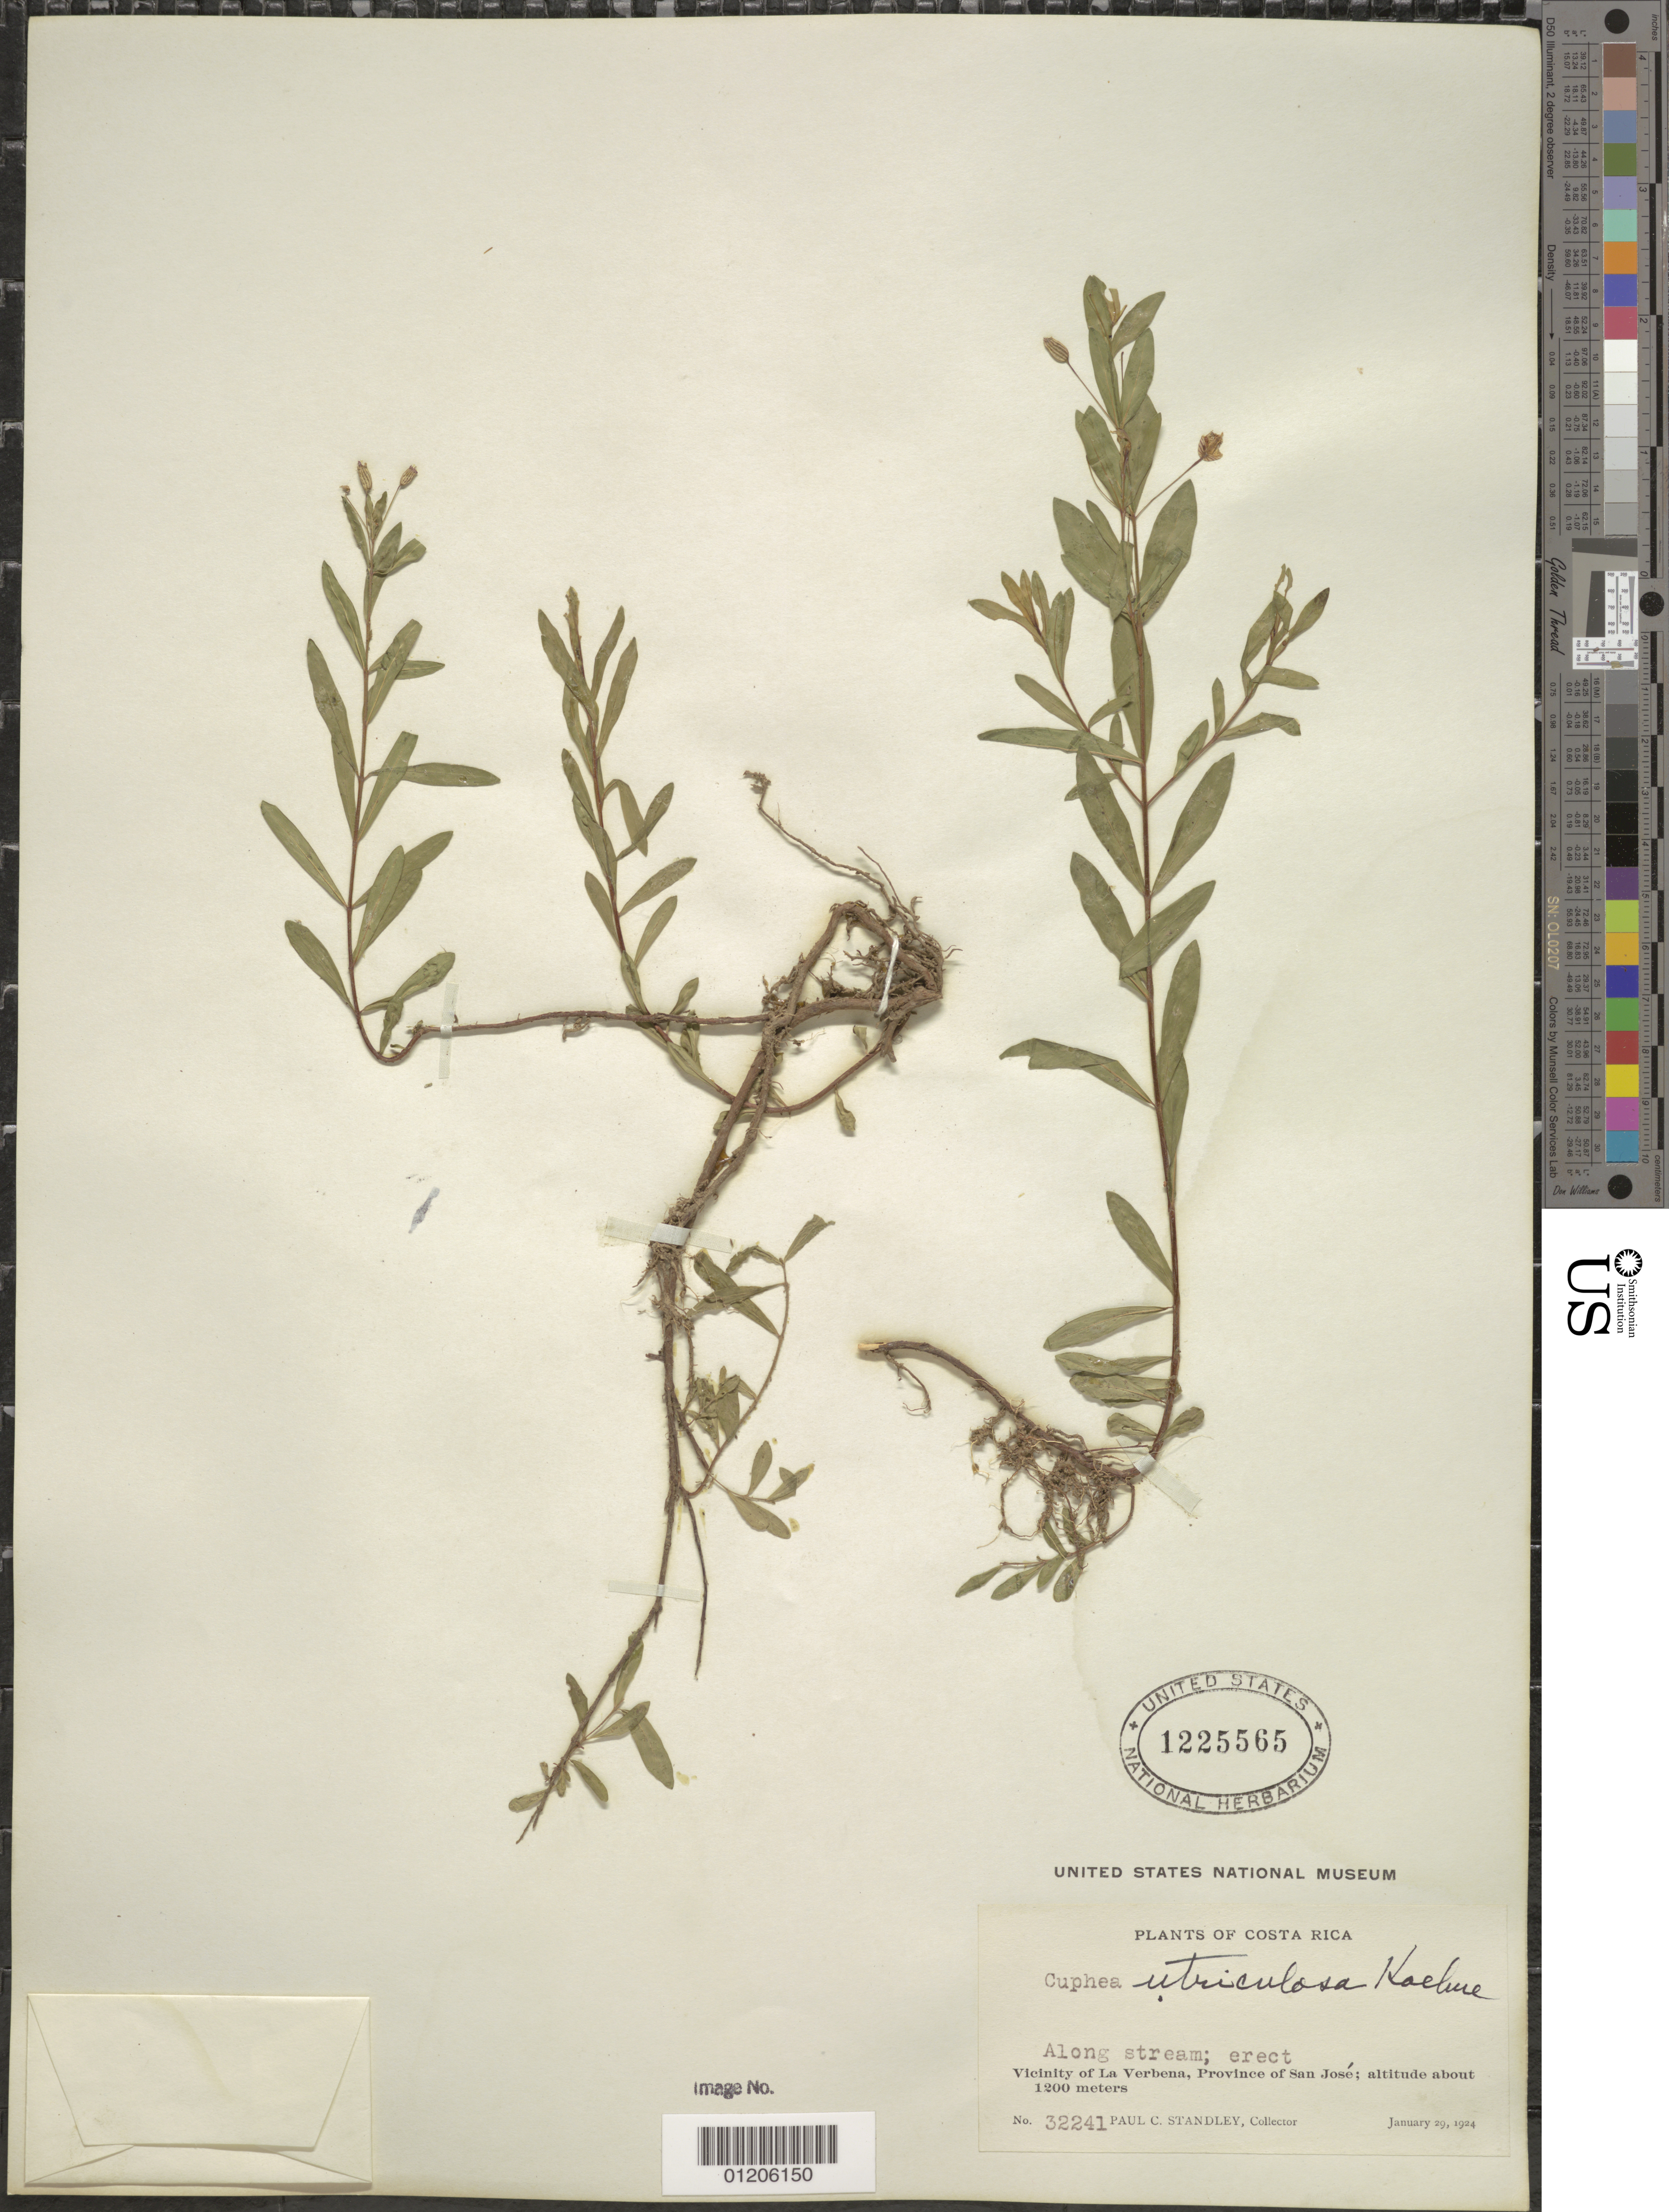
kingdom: Plantae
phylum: Tracheophyta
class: Magnoliopsida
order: Myrtales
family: Lythraceae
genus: Cuphea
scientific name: Cuphea utriculosa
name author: Koehne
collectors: P. C. Standley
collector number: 32241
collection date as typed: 29 Jan 1924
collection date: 1924-01-29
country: Costa Rica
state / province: San José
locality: Vicinity of La Verbena.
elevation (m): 1200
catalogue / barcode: US 1225565